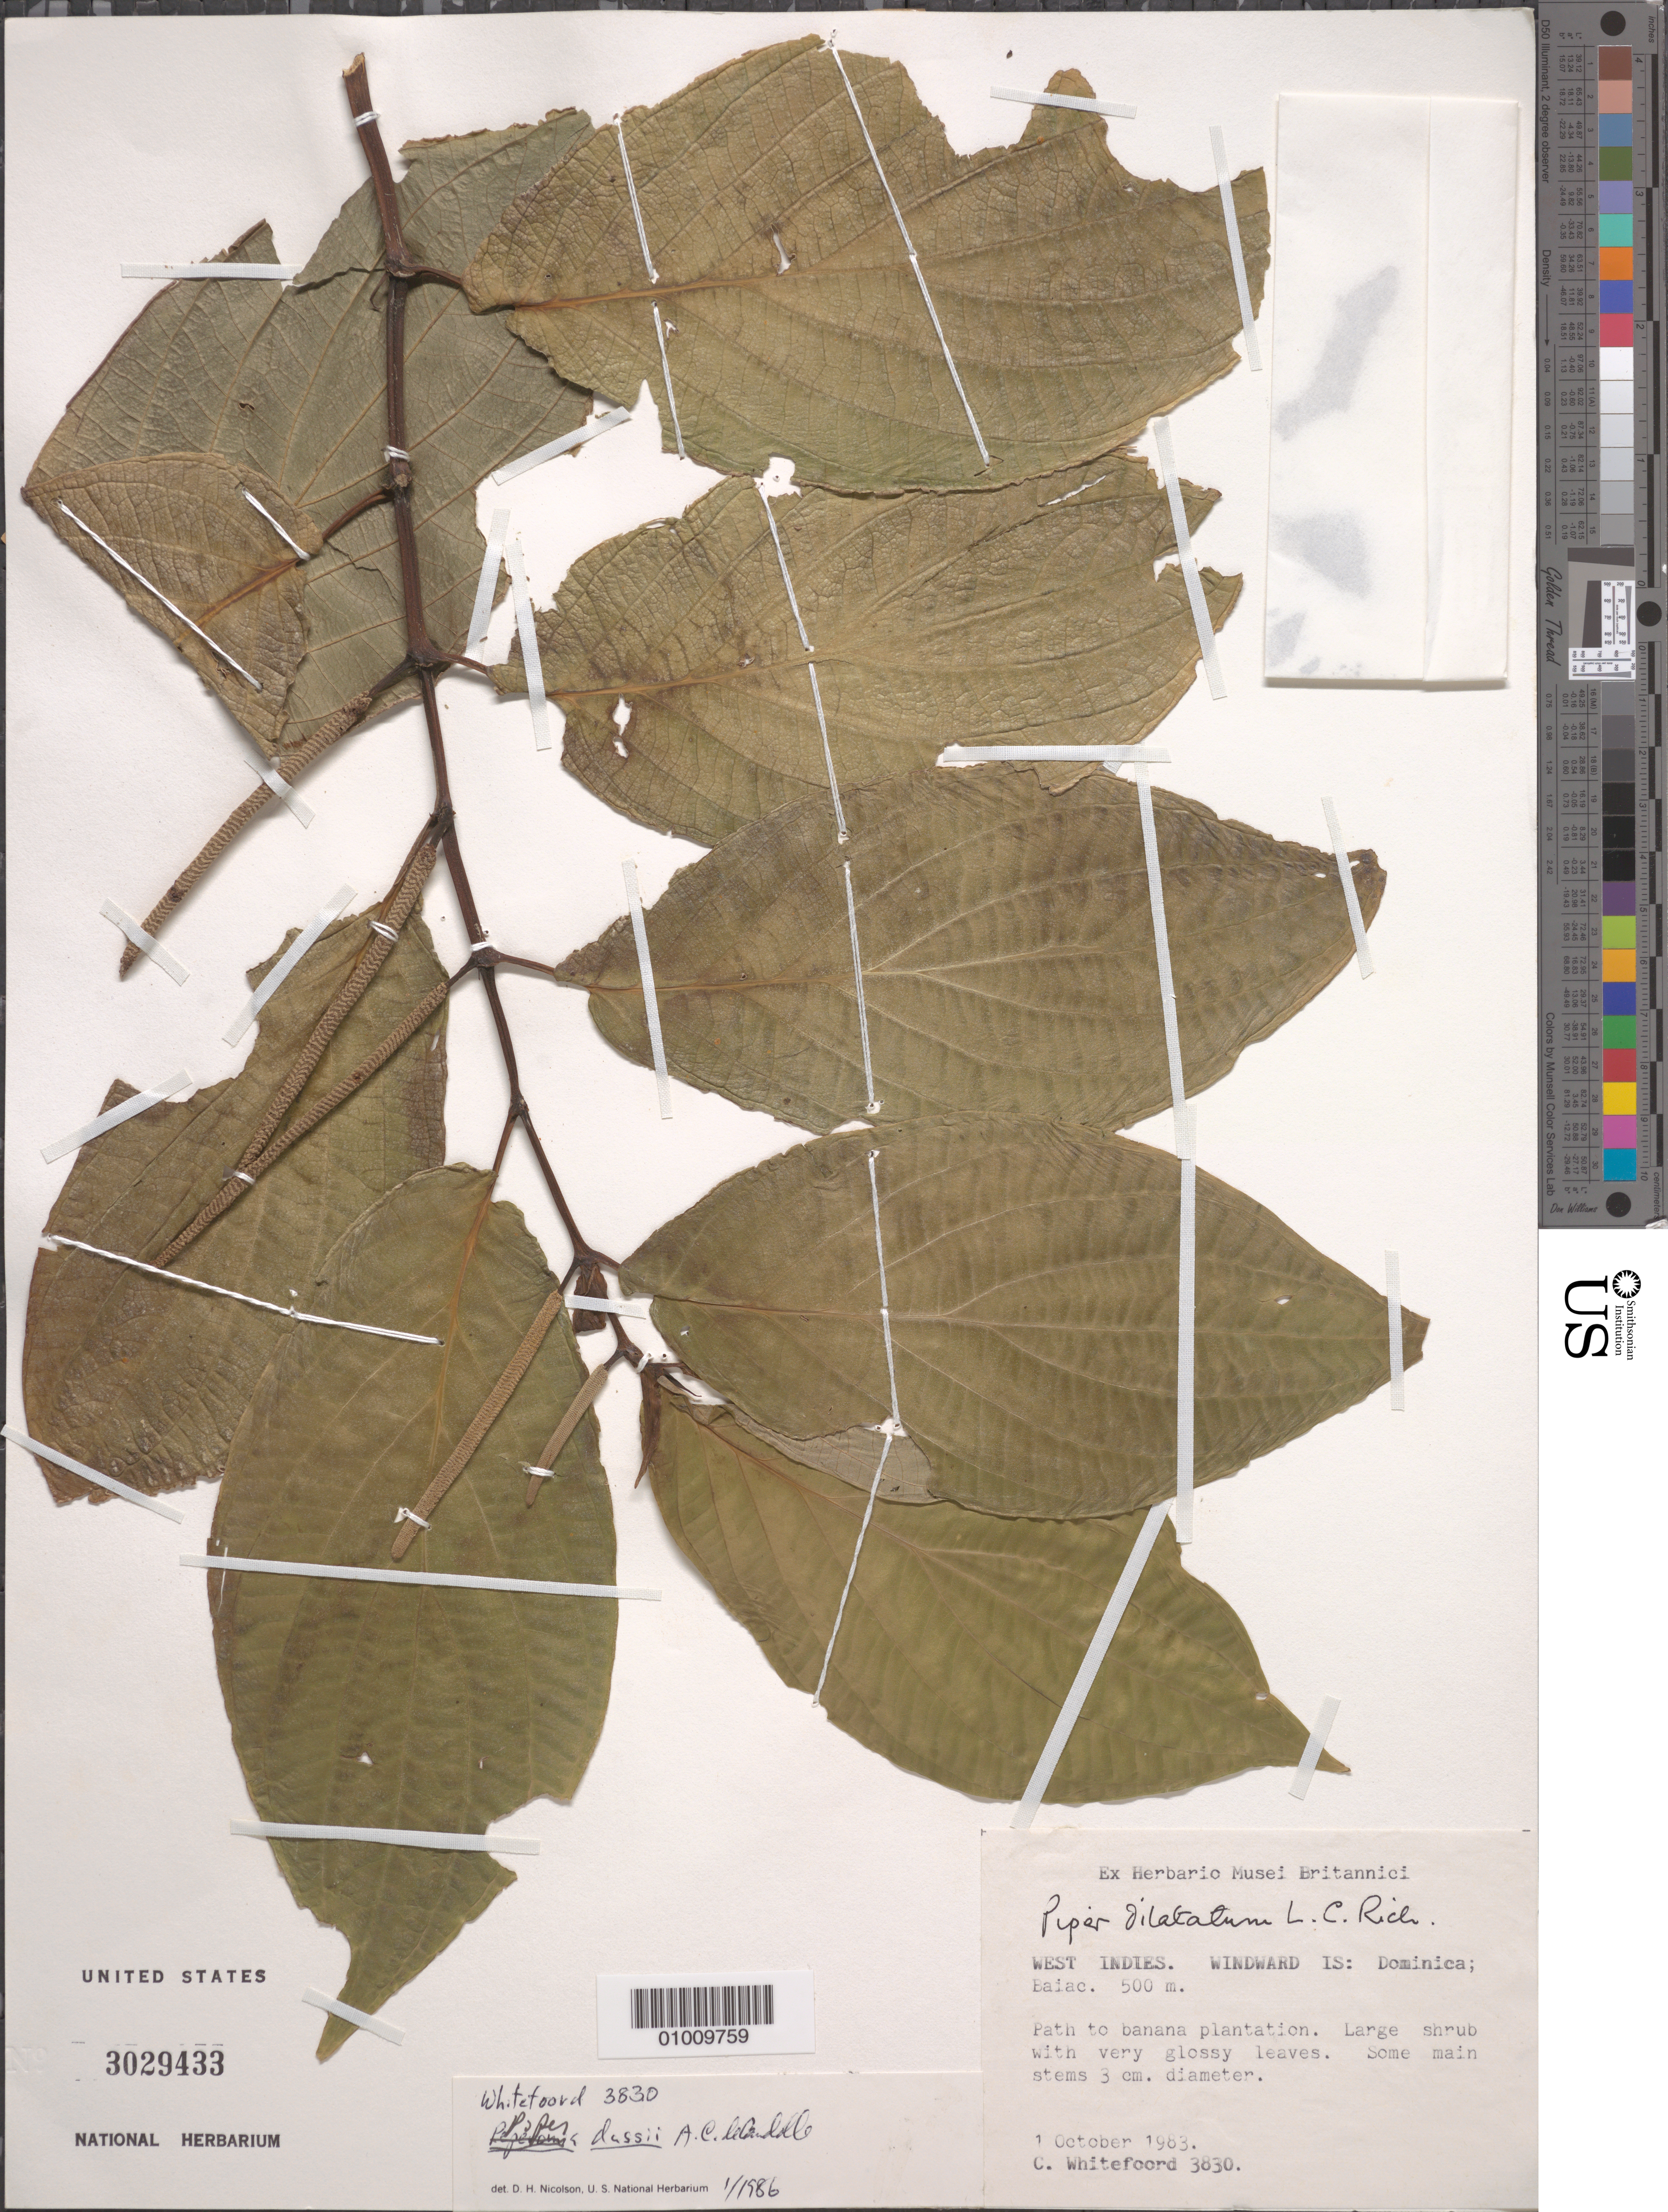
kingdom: Plantae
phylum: Tracheophyta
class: Magnoliopsida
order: Piperales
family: Piperaceae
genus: Piper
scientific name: Piper dussii var. dussii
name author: C. DC.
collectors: C. Whitefoord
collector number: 3830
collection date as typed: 01 Oct 1983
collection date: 1983-10-01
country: Dominica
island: Dominica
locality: Path to banana plantation. Baiac.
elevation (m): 500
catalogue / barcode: US 3029433